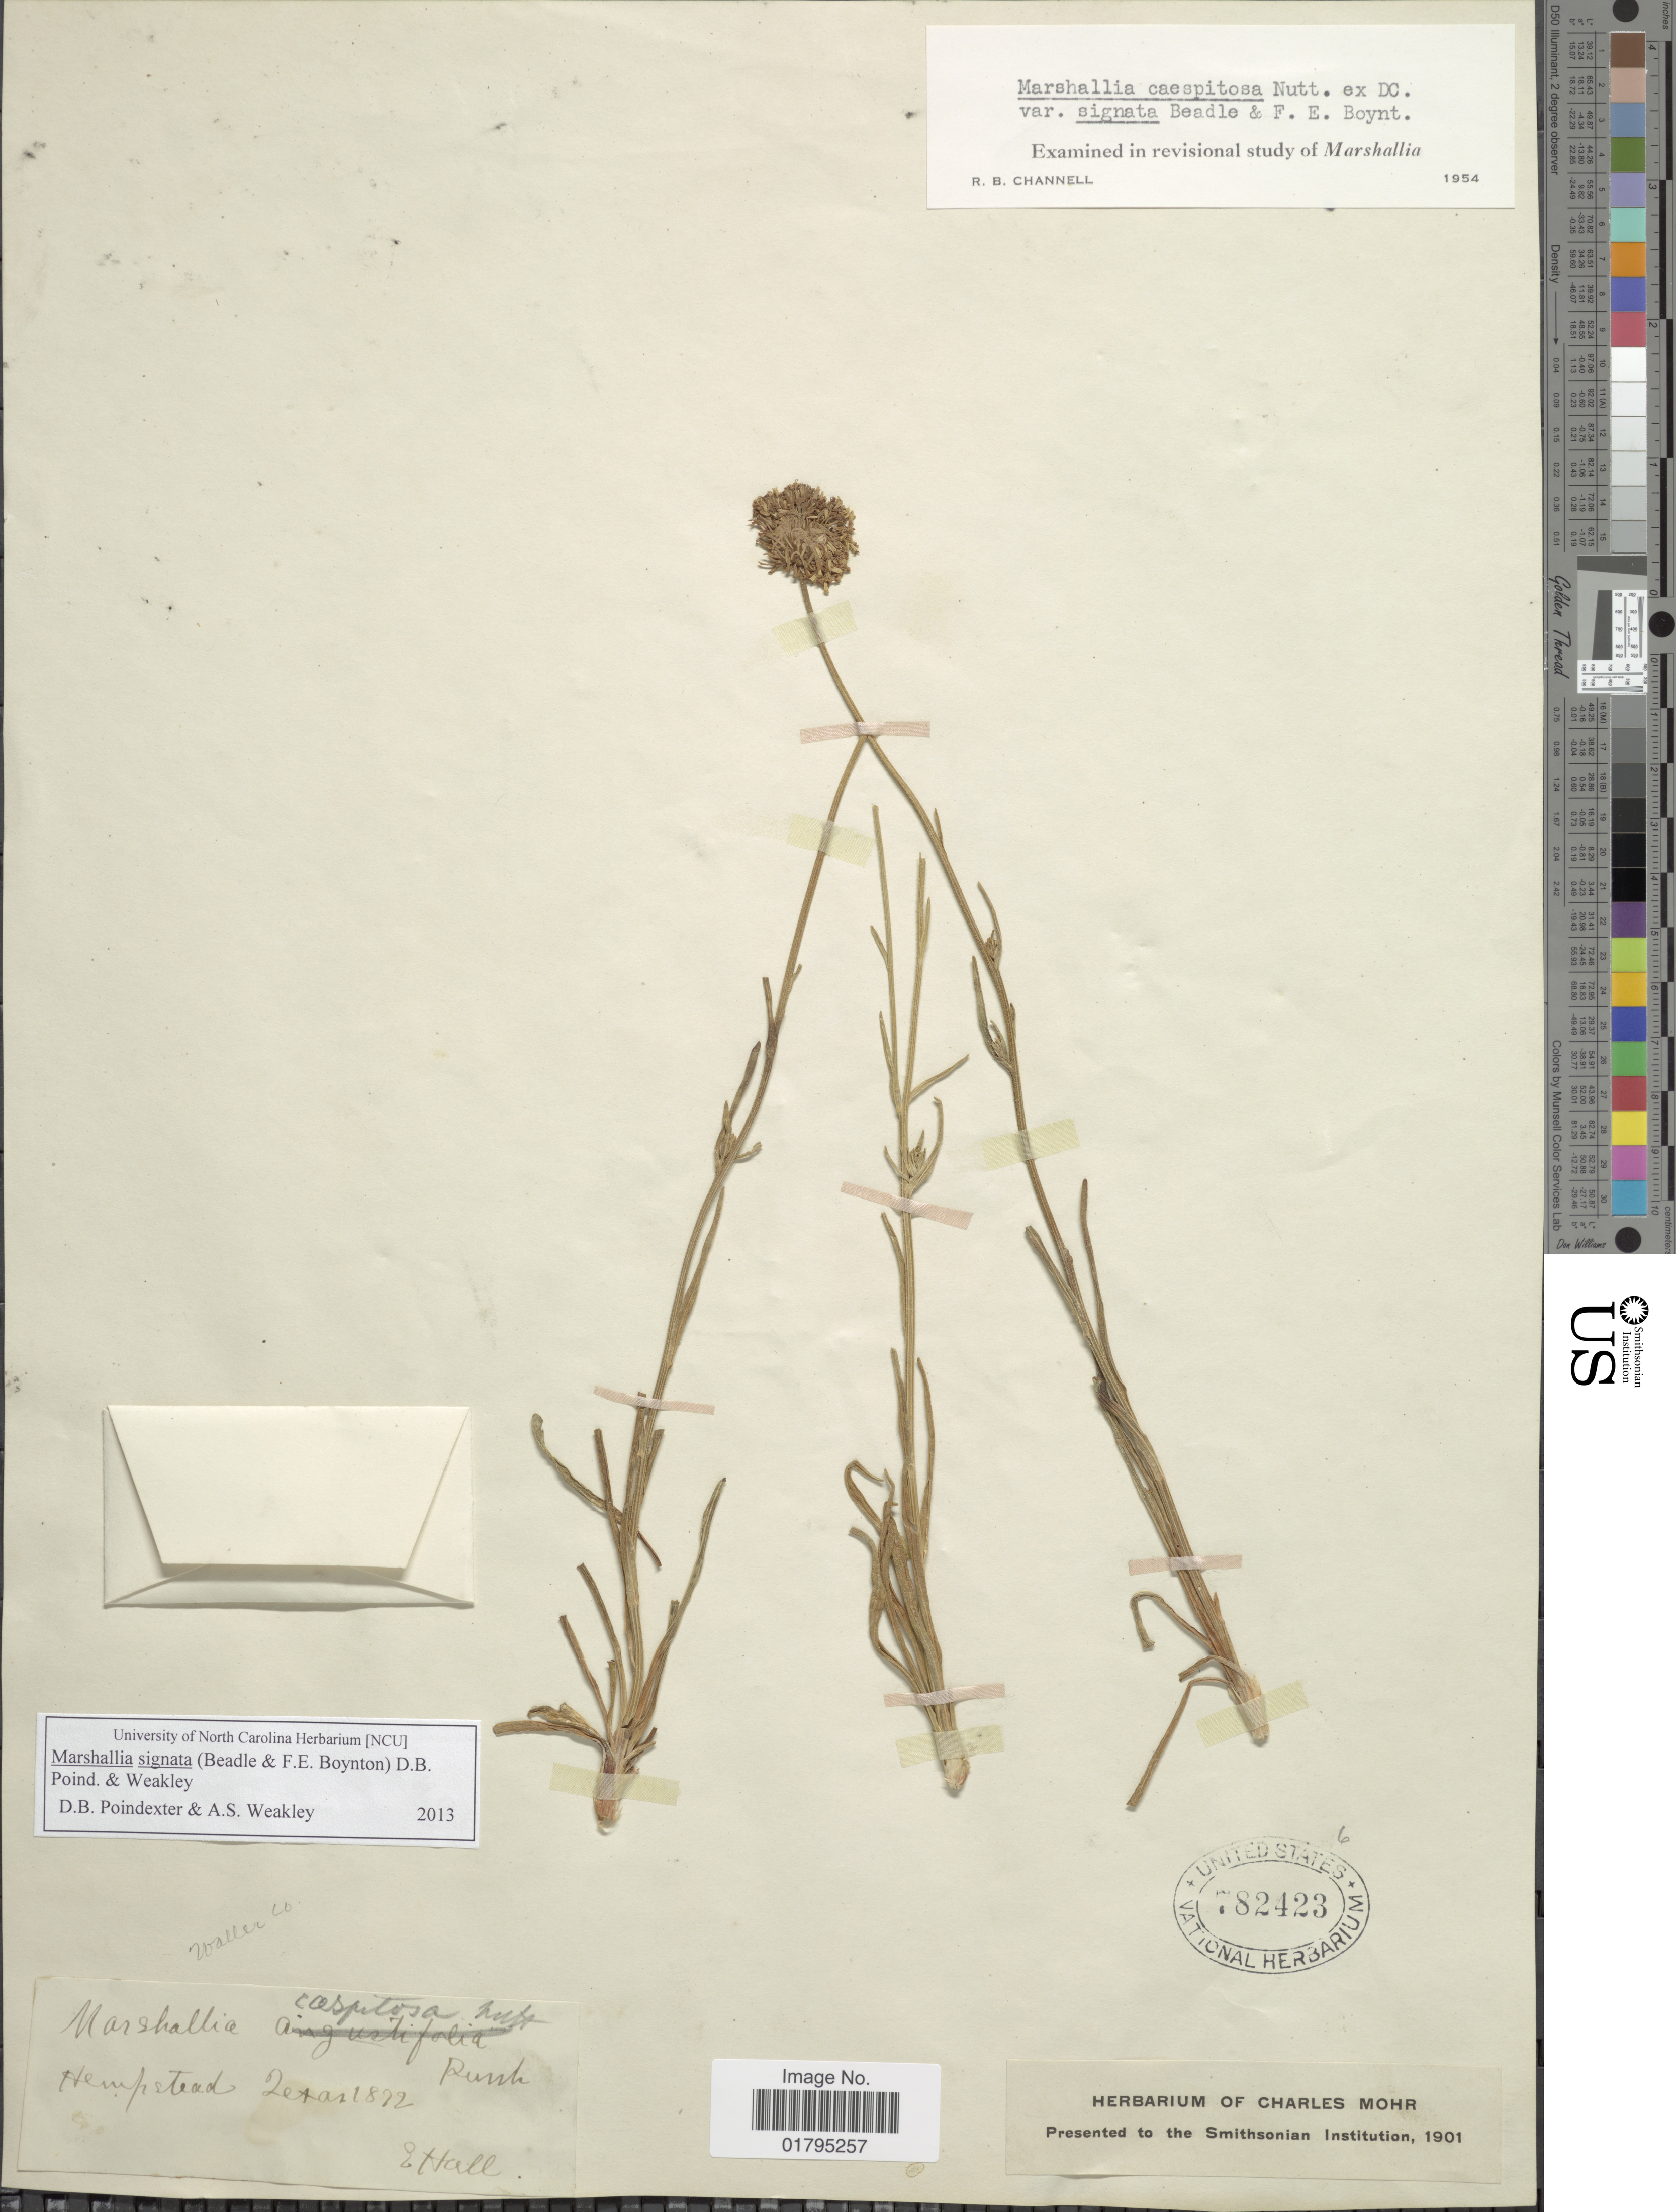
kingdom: Plantae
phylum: Tracheophyta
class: Magnoliopsida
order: Asterales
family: Asteraceae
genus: Marshallia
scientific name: Marshallia caespitosa var. signata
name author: Beadle & F.E. Boynton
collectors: E. Hall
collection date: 1872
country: United States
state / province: Texas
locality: Hempstead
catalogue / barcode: US 782423